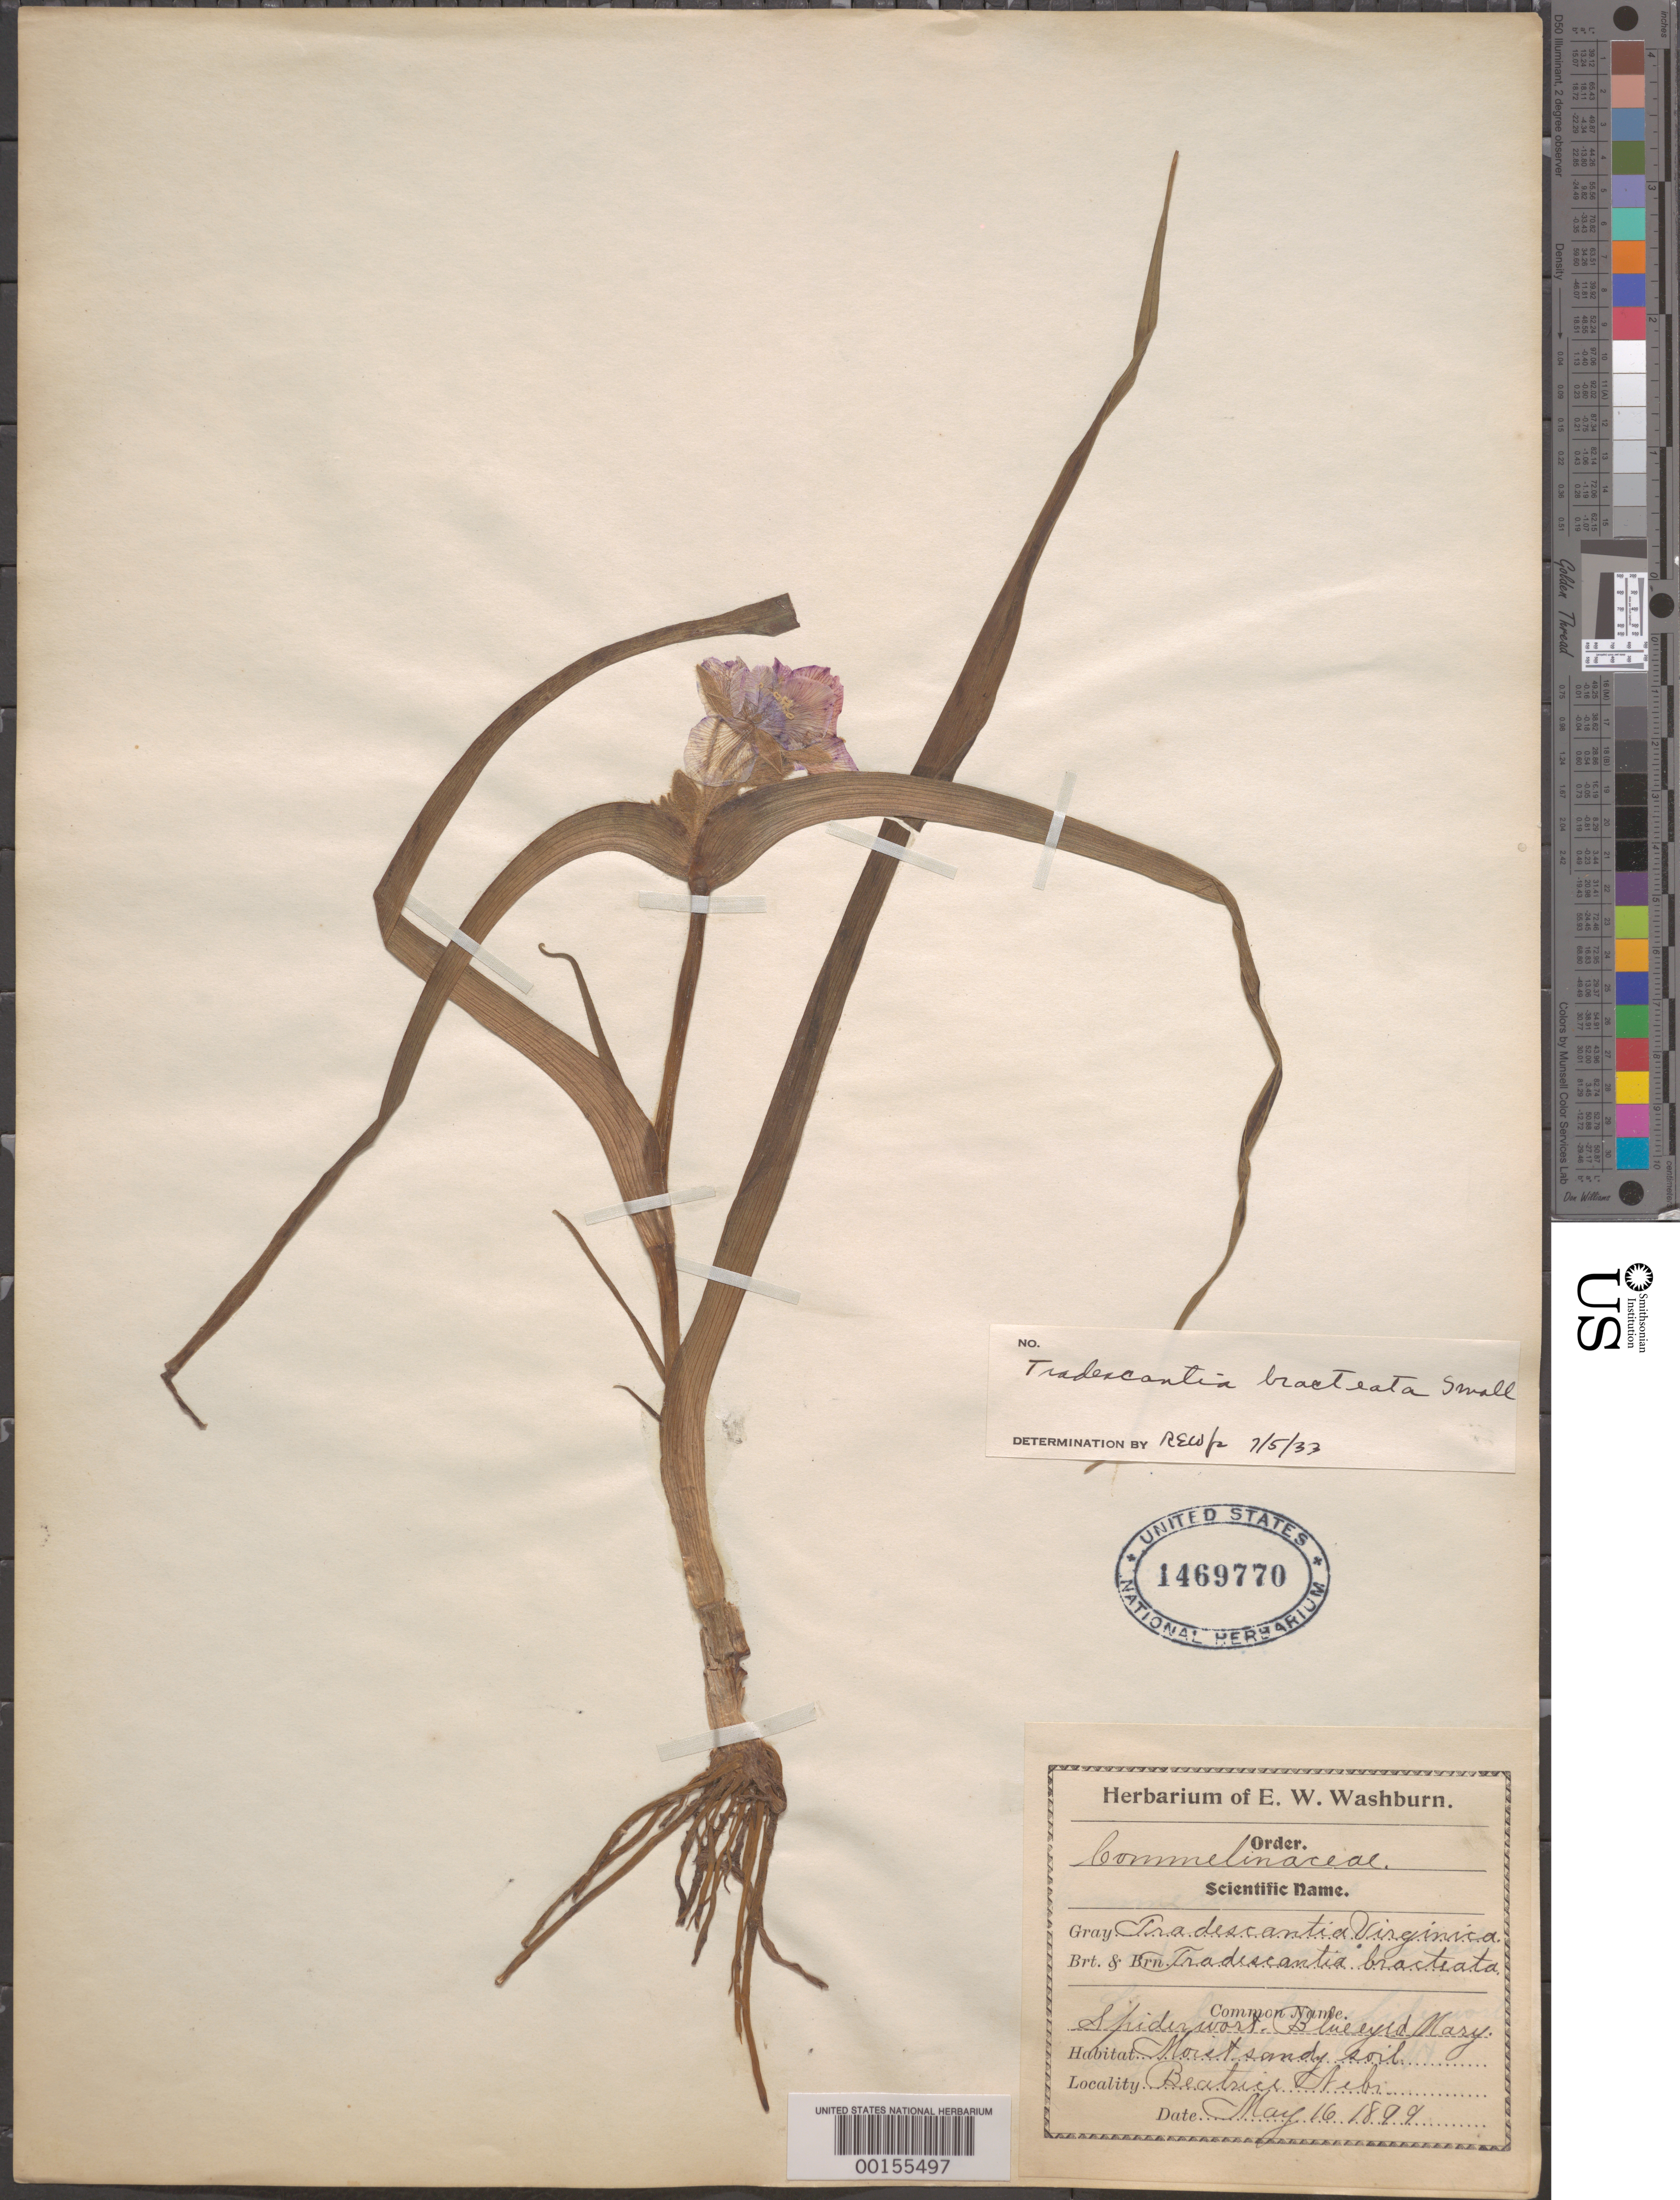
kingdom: Plantae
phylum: Tracheophyta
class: Liliopsida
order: Commelinales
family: Commelinaceae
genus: Tradescantia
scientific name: Tradescantia bracteata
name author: Small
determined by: REW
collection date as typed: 16 May 1899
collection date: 1899-05-16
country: United States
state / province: Nebraska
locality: Beatrice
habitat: Moist, sandy soil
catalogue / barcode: US 1469770